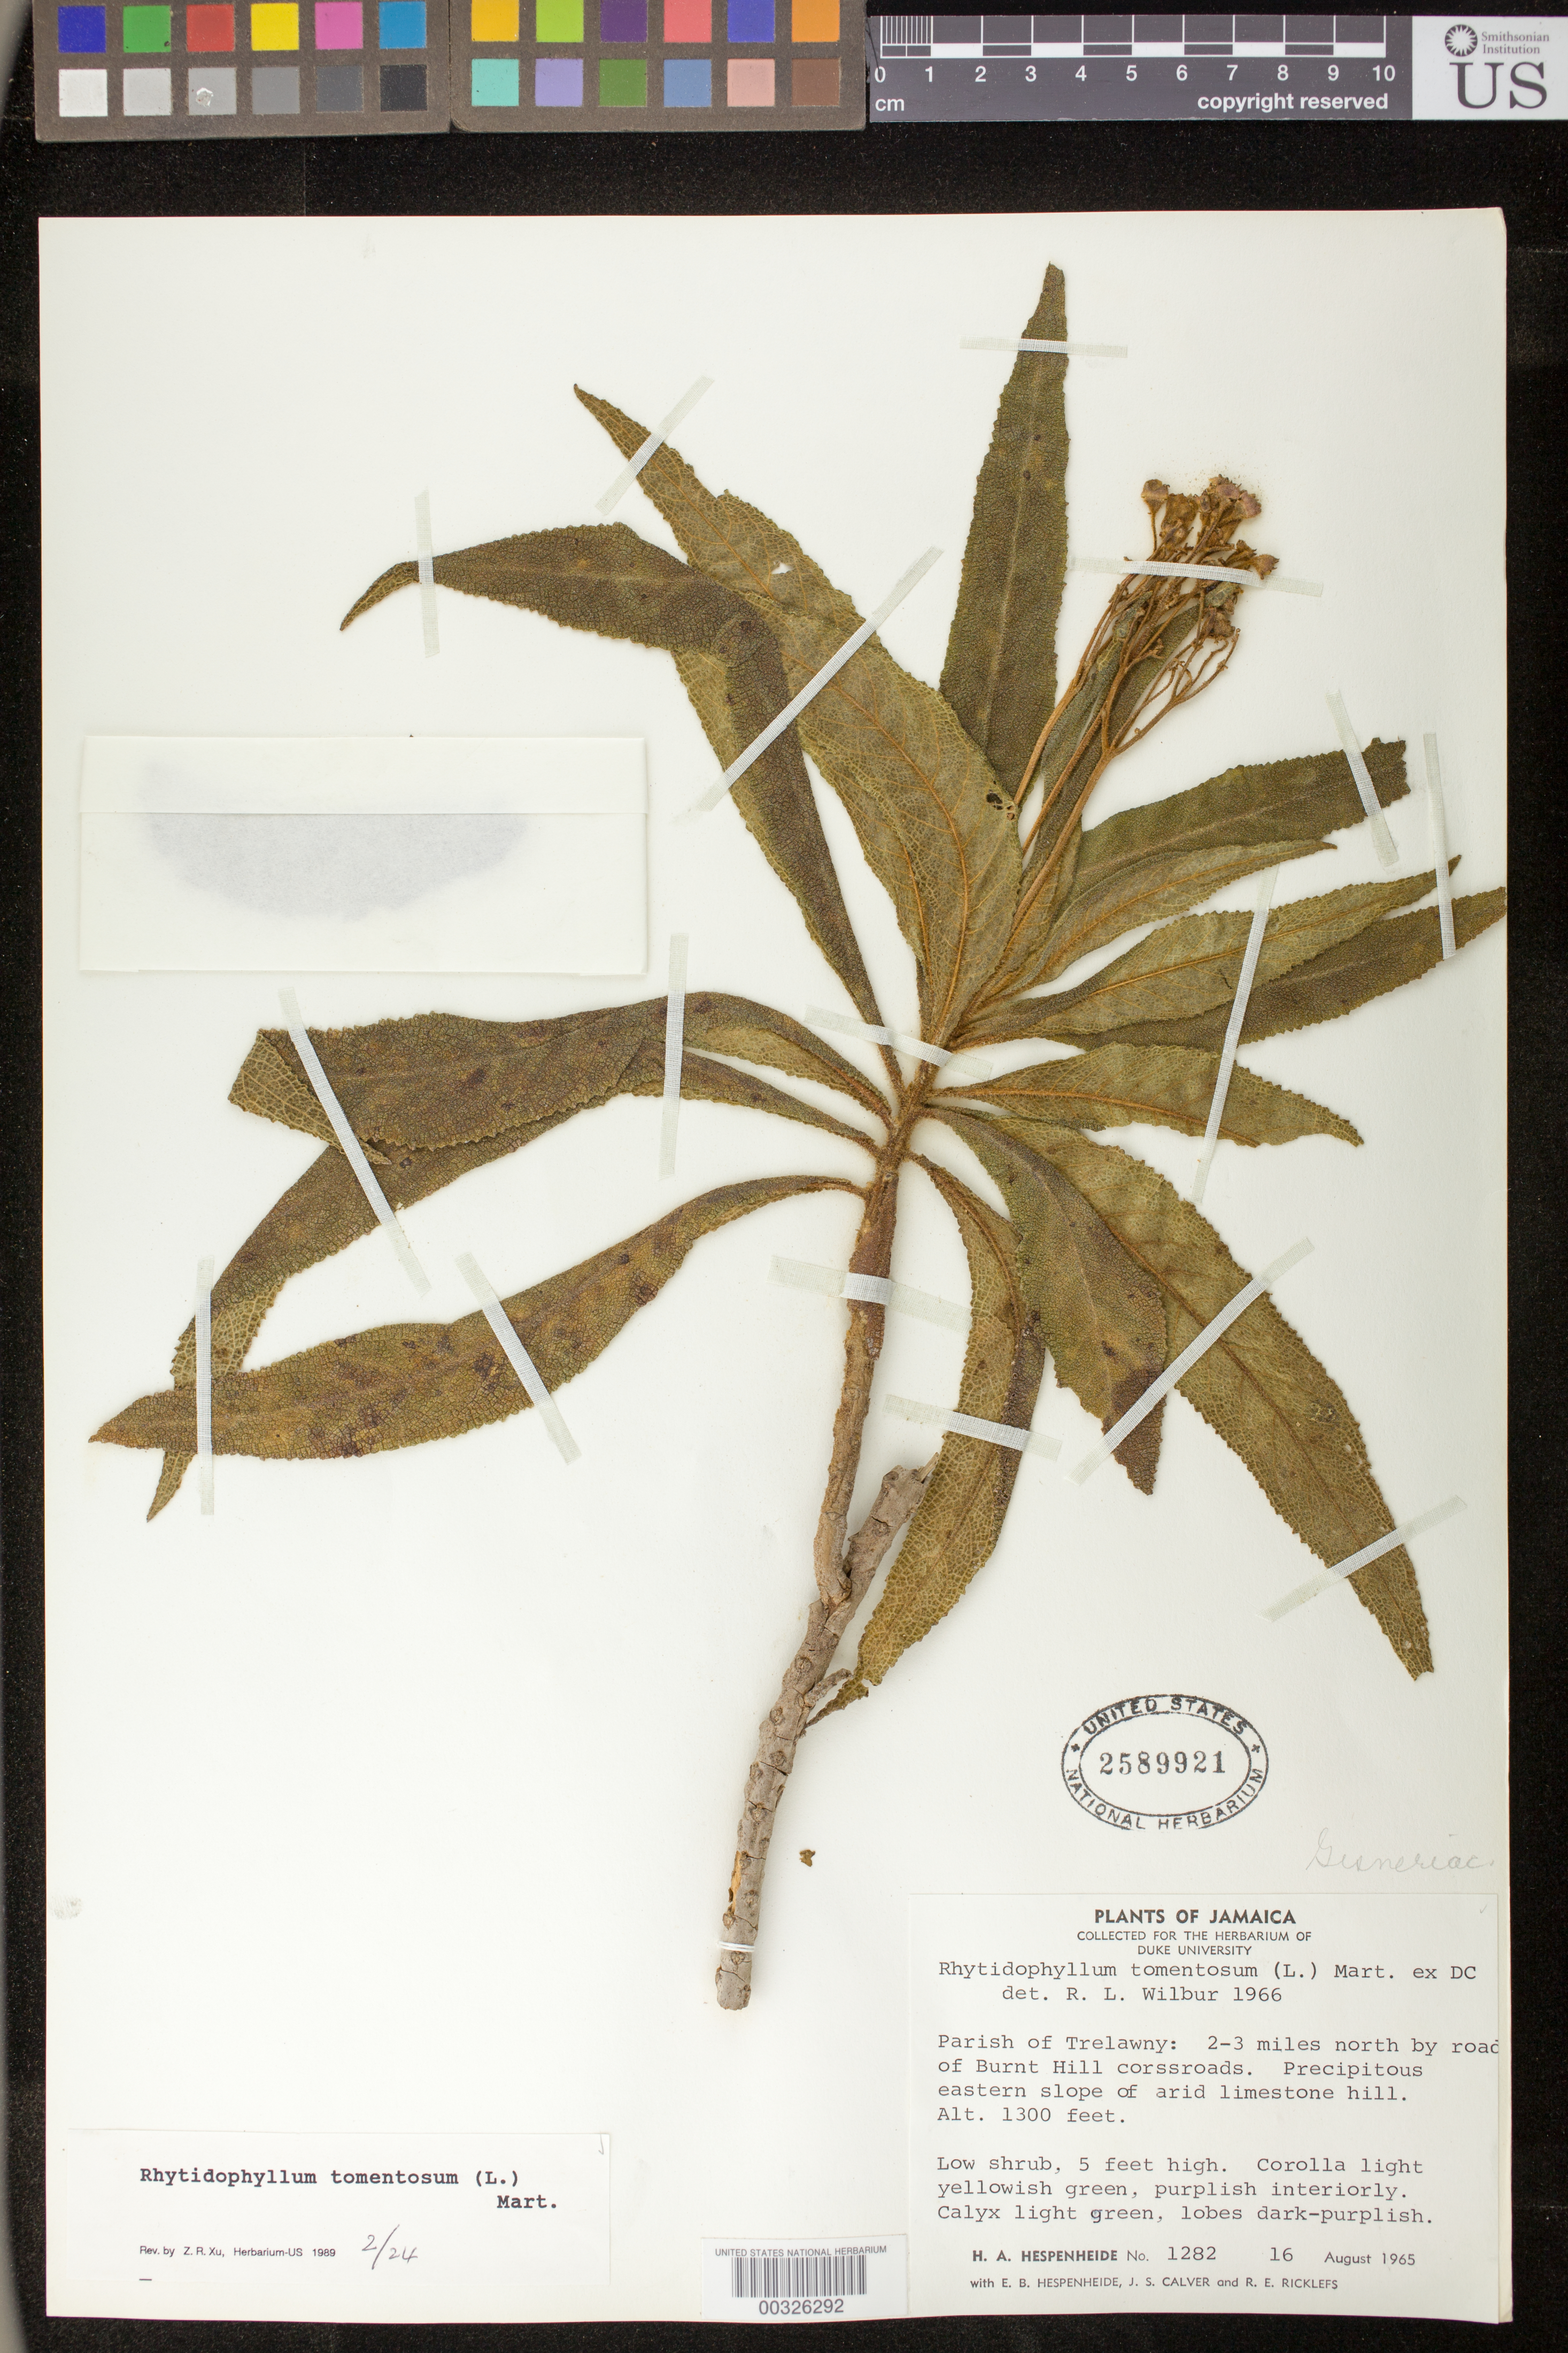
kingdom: Plantae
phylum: Tracheophyta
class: Magnoliopsida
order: Lamiales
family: Gesneriaceae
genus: Rhytidophyllum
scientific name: Rhytidophyllum tomentosum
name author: (L.) Mart.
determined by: Skog, Laurence E.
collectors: H. A. Hespenheide, E. Hespenheide, J. Calver & R. Ricklefs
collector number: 1282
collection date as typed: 16 Aug 1965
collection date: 1965-08-16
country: Jamaica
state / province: Trelawny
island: Jamaica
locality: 2-3 miles N by road of Burnt Hill crossroads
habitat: Precipitous eastern slope of arid limestone hill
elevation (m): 396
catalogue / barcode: US 2589921